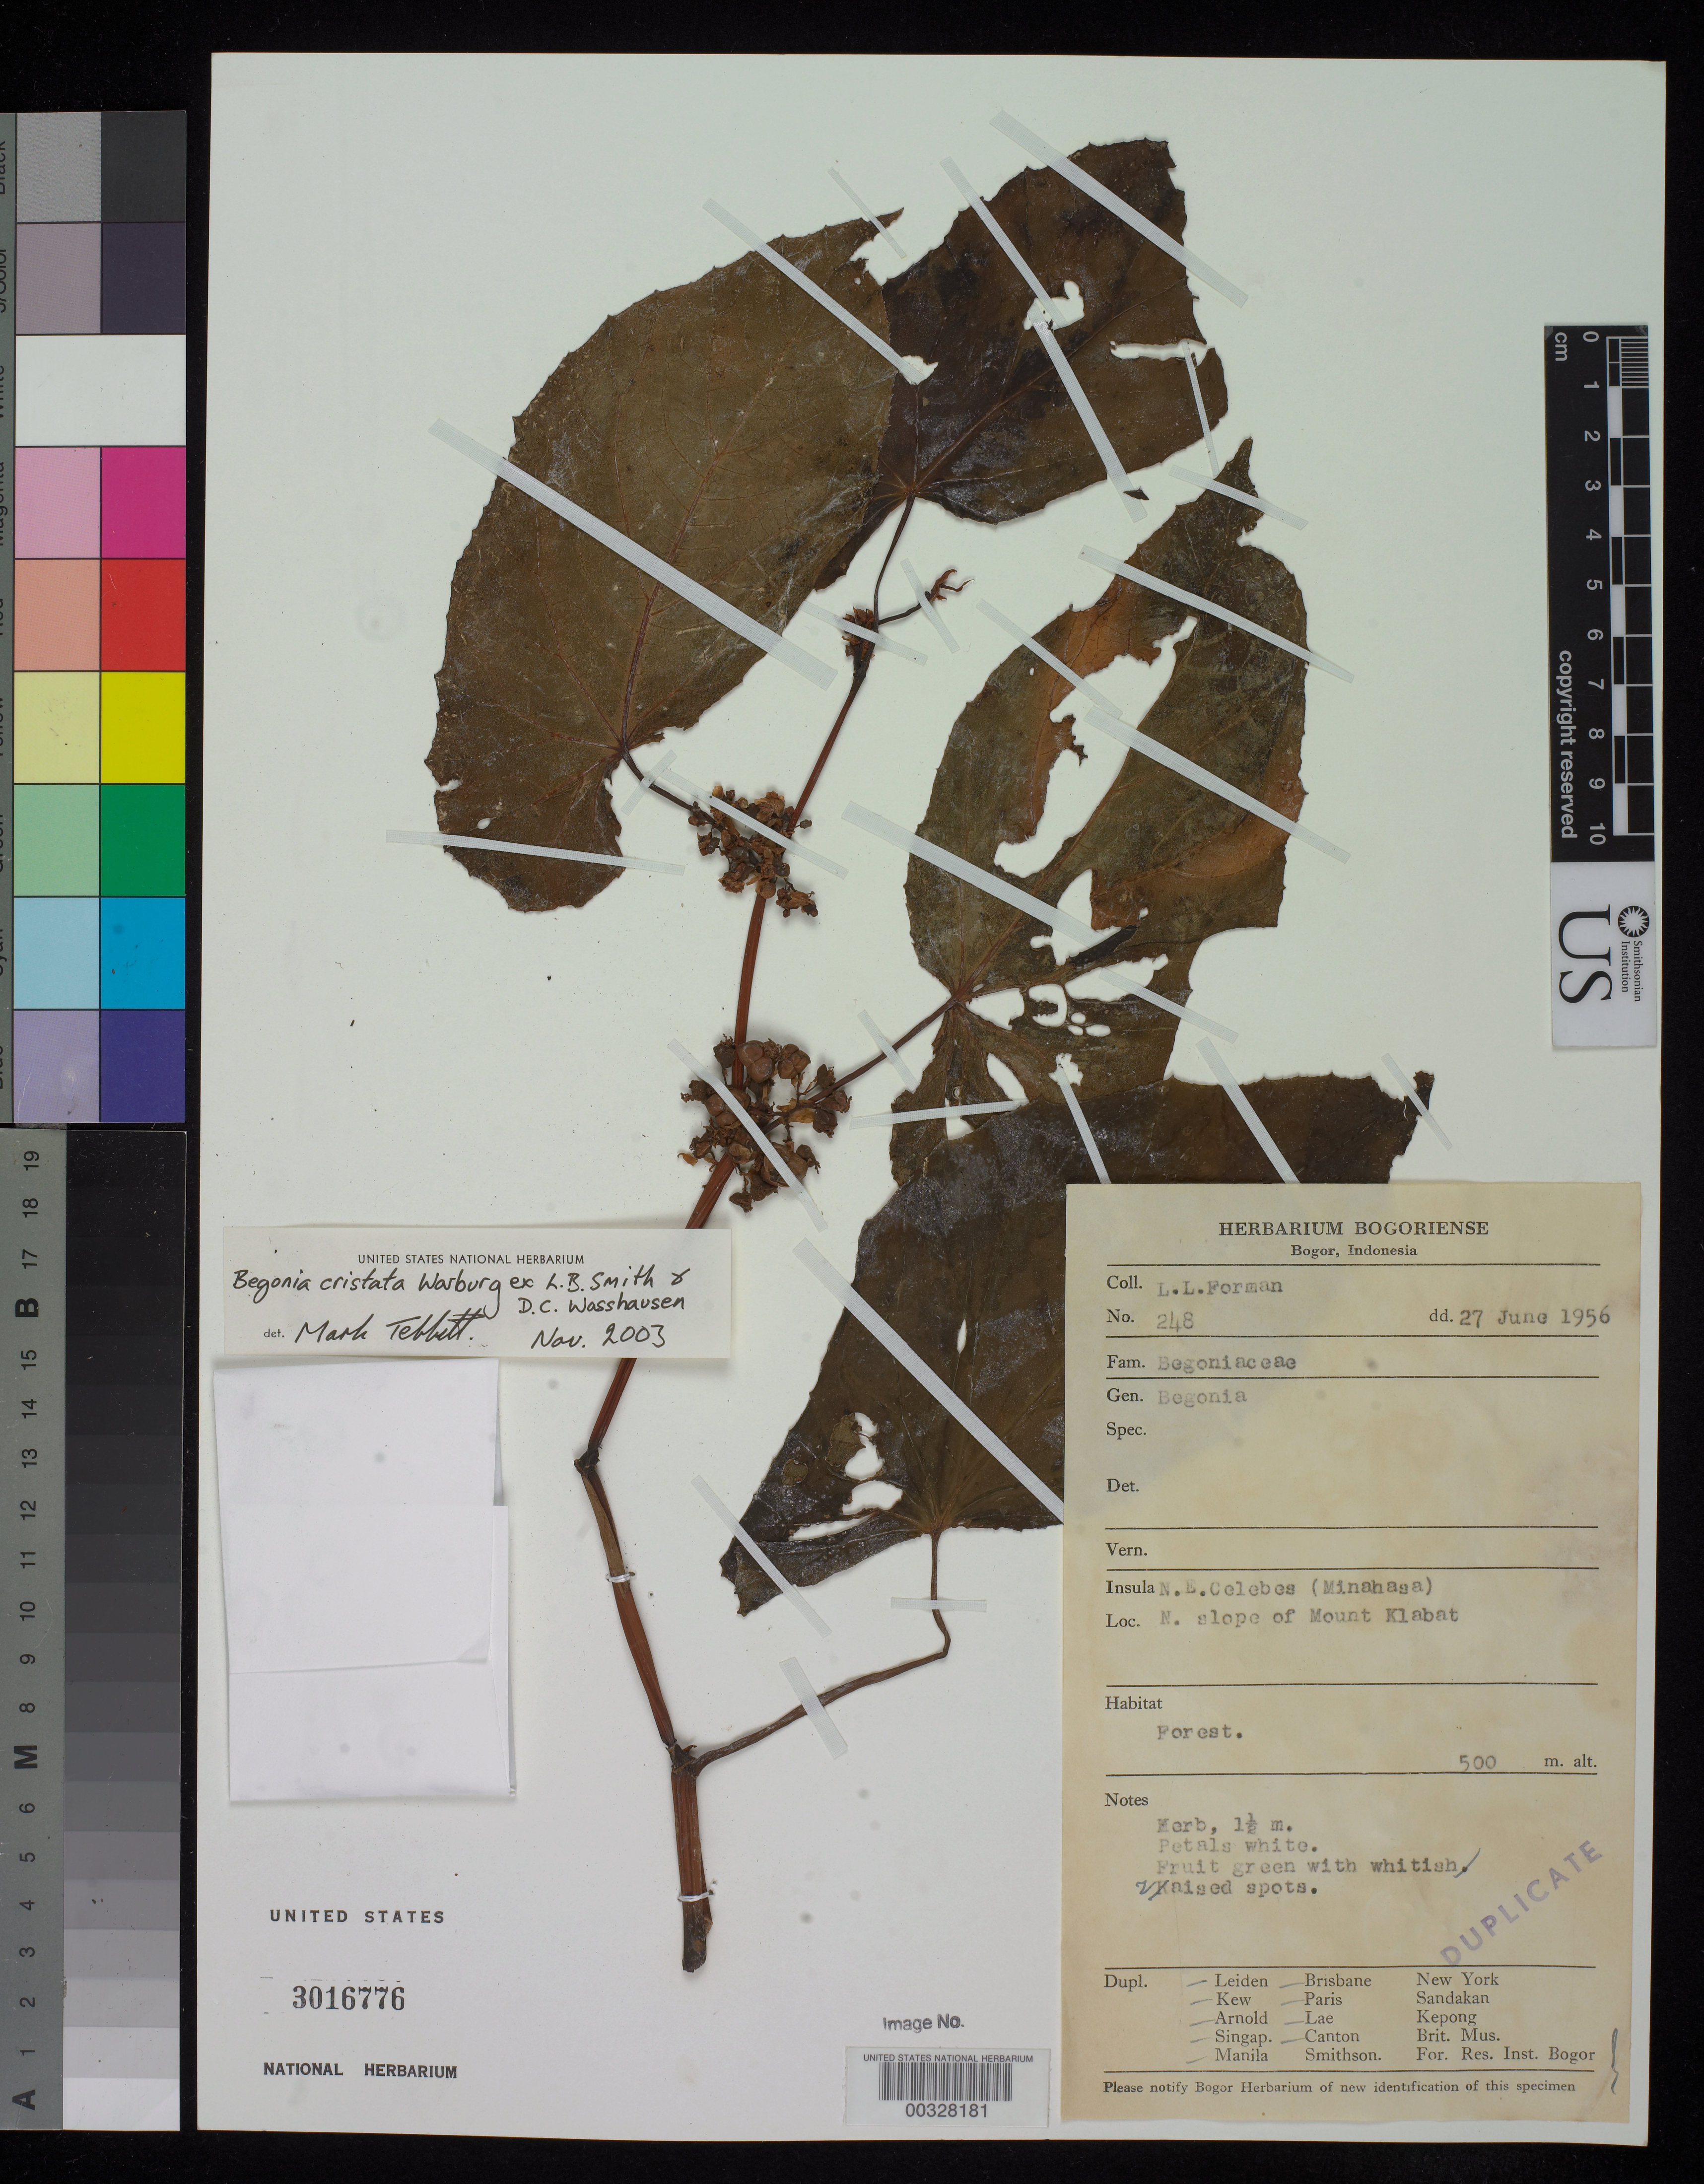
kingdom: Plantae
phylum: Tracheophyta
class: Magnoliopsida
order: Cucurbitales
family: Begoniaceae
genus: Begonia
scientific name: Begonia cristata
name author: Warb. ex L.B. Sm. & Wassh.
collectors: L. Forman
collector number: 248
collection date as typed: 27 Jun 1956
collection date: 1956-06-27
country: Indonesia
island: Celebes Island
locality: Ne celebes (minahasa), n slope of mount klabat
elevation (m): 500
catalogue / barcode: US 3016776